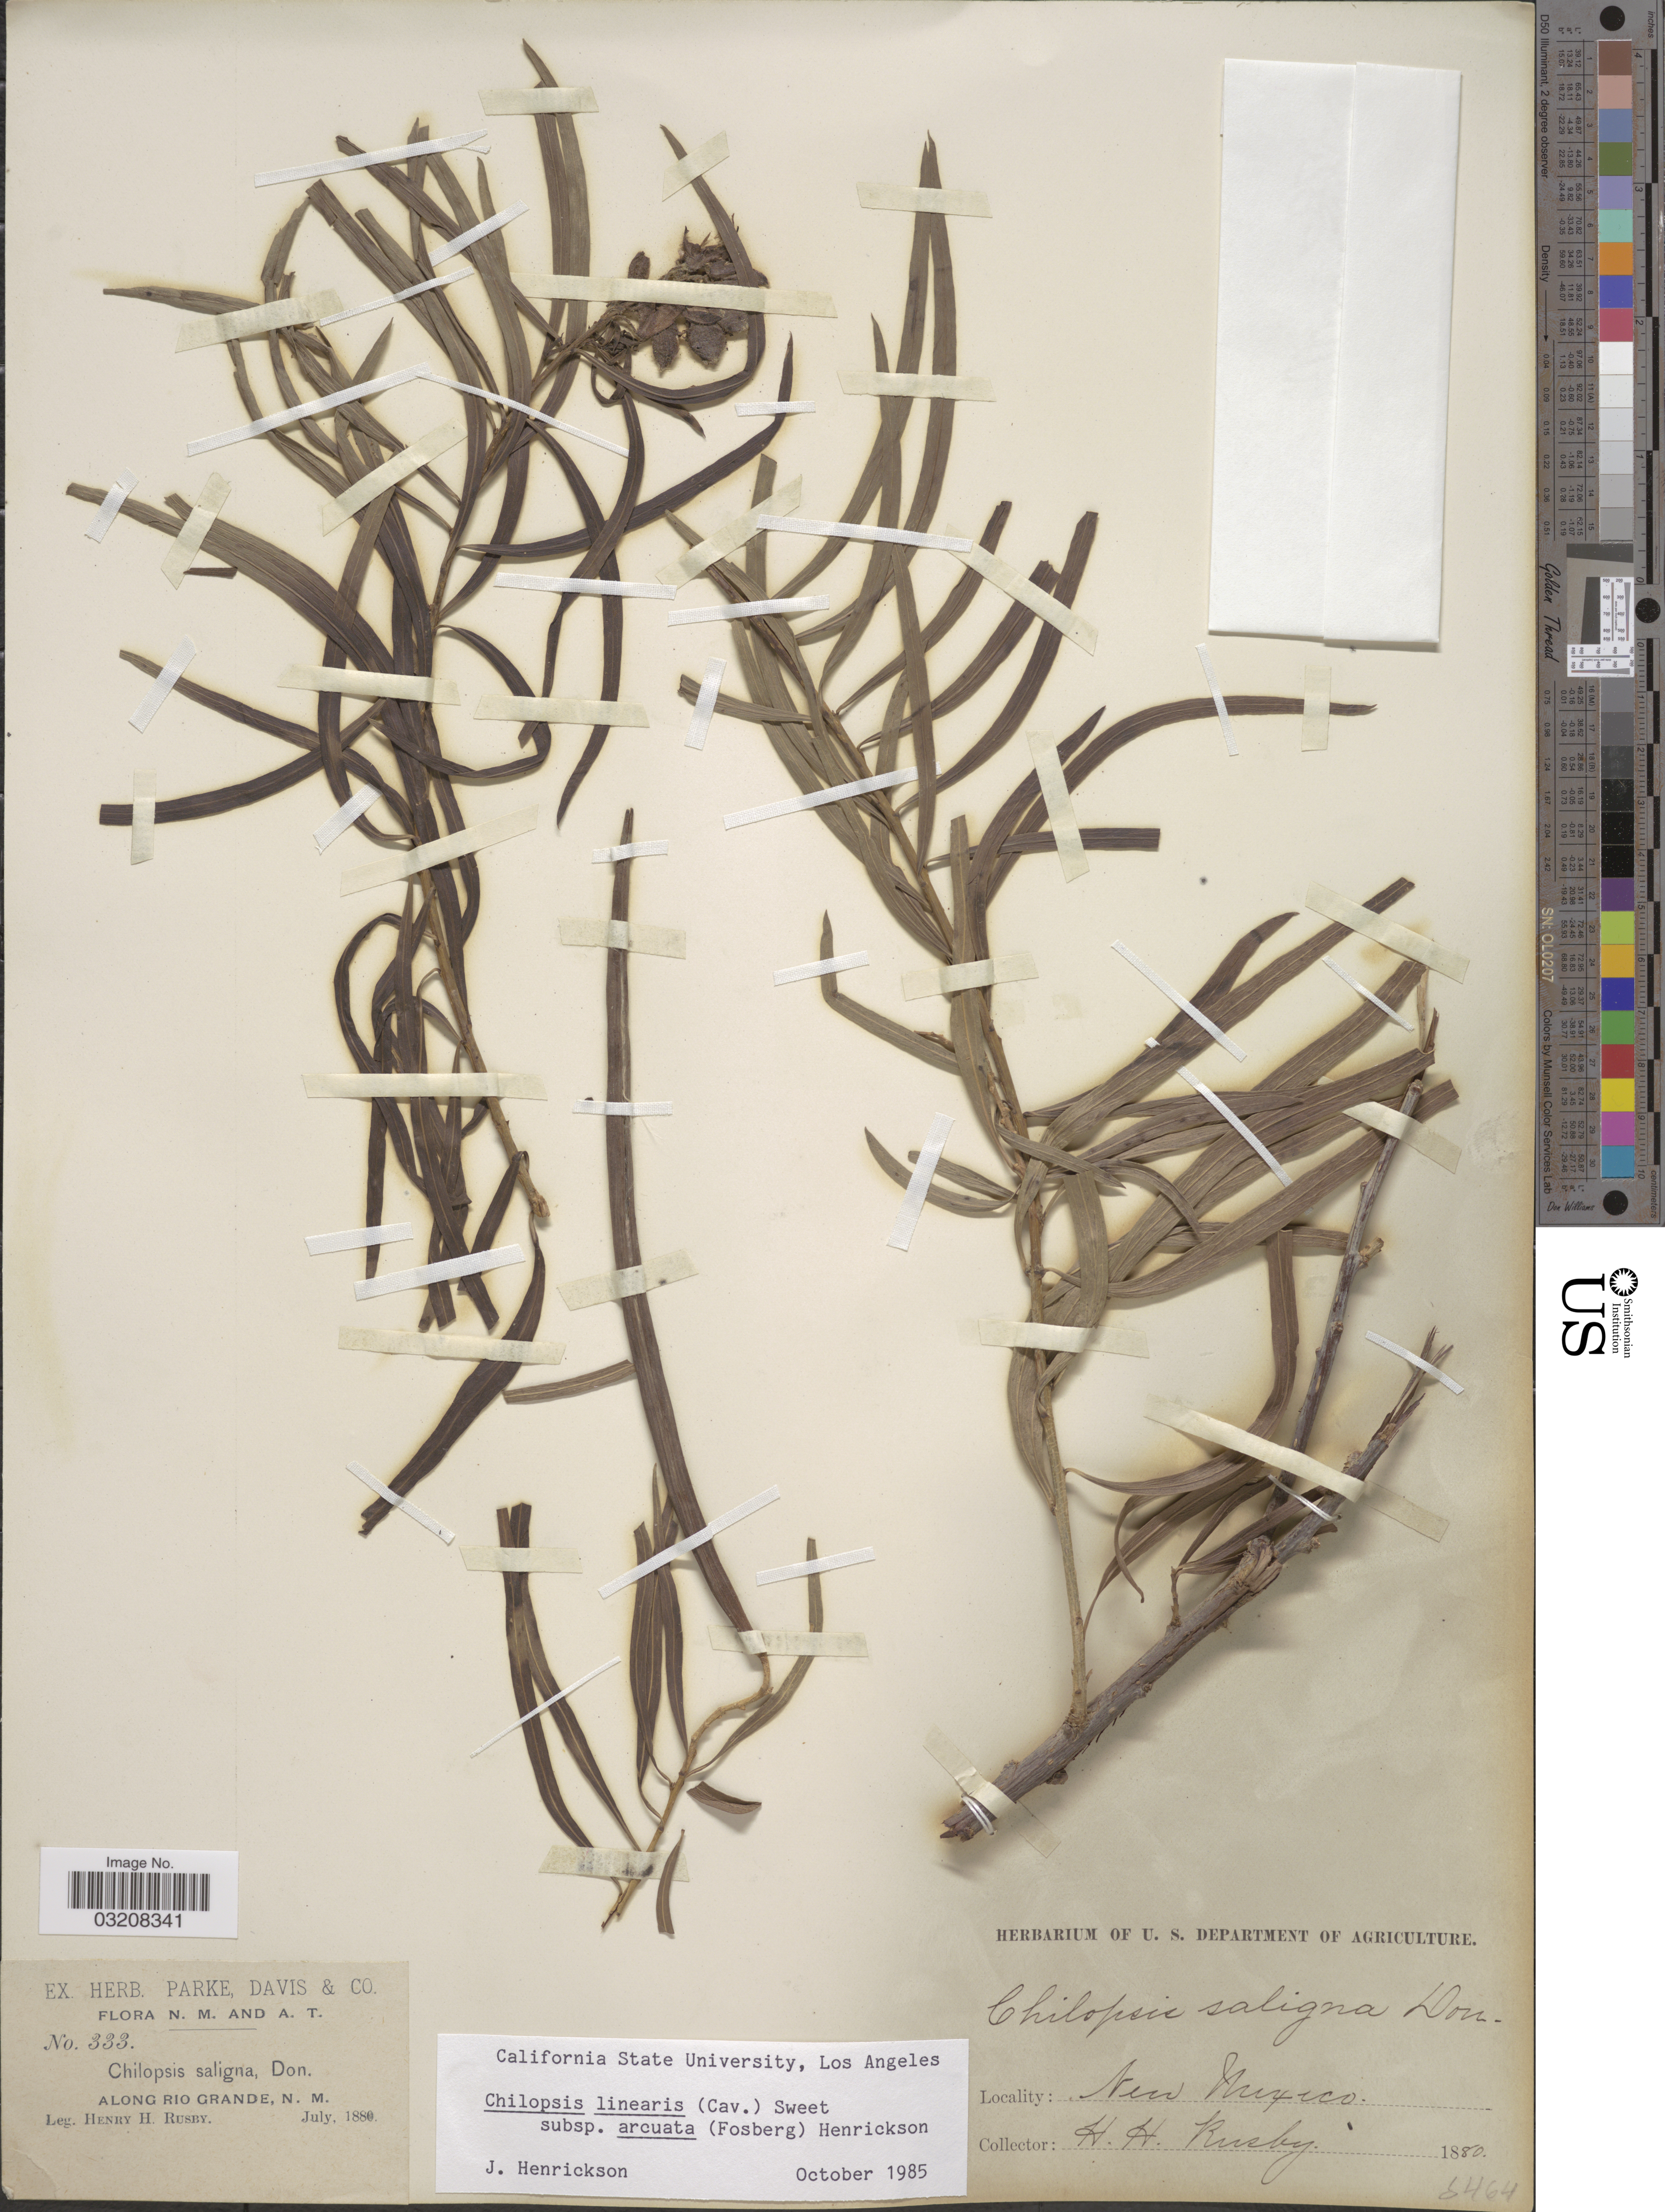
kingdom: Plantae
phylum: Tracheophyta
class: Magnoliopsida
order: Lamiales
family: Bignoniaceae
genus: Chilopsis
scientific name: Chilopsis linearis subsp. arcuata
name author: (Fosberg) Henrickson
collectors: H. H. Rusby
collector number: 333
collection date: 1880-07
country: United States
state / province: New Mexico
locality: Along Rio Grande.